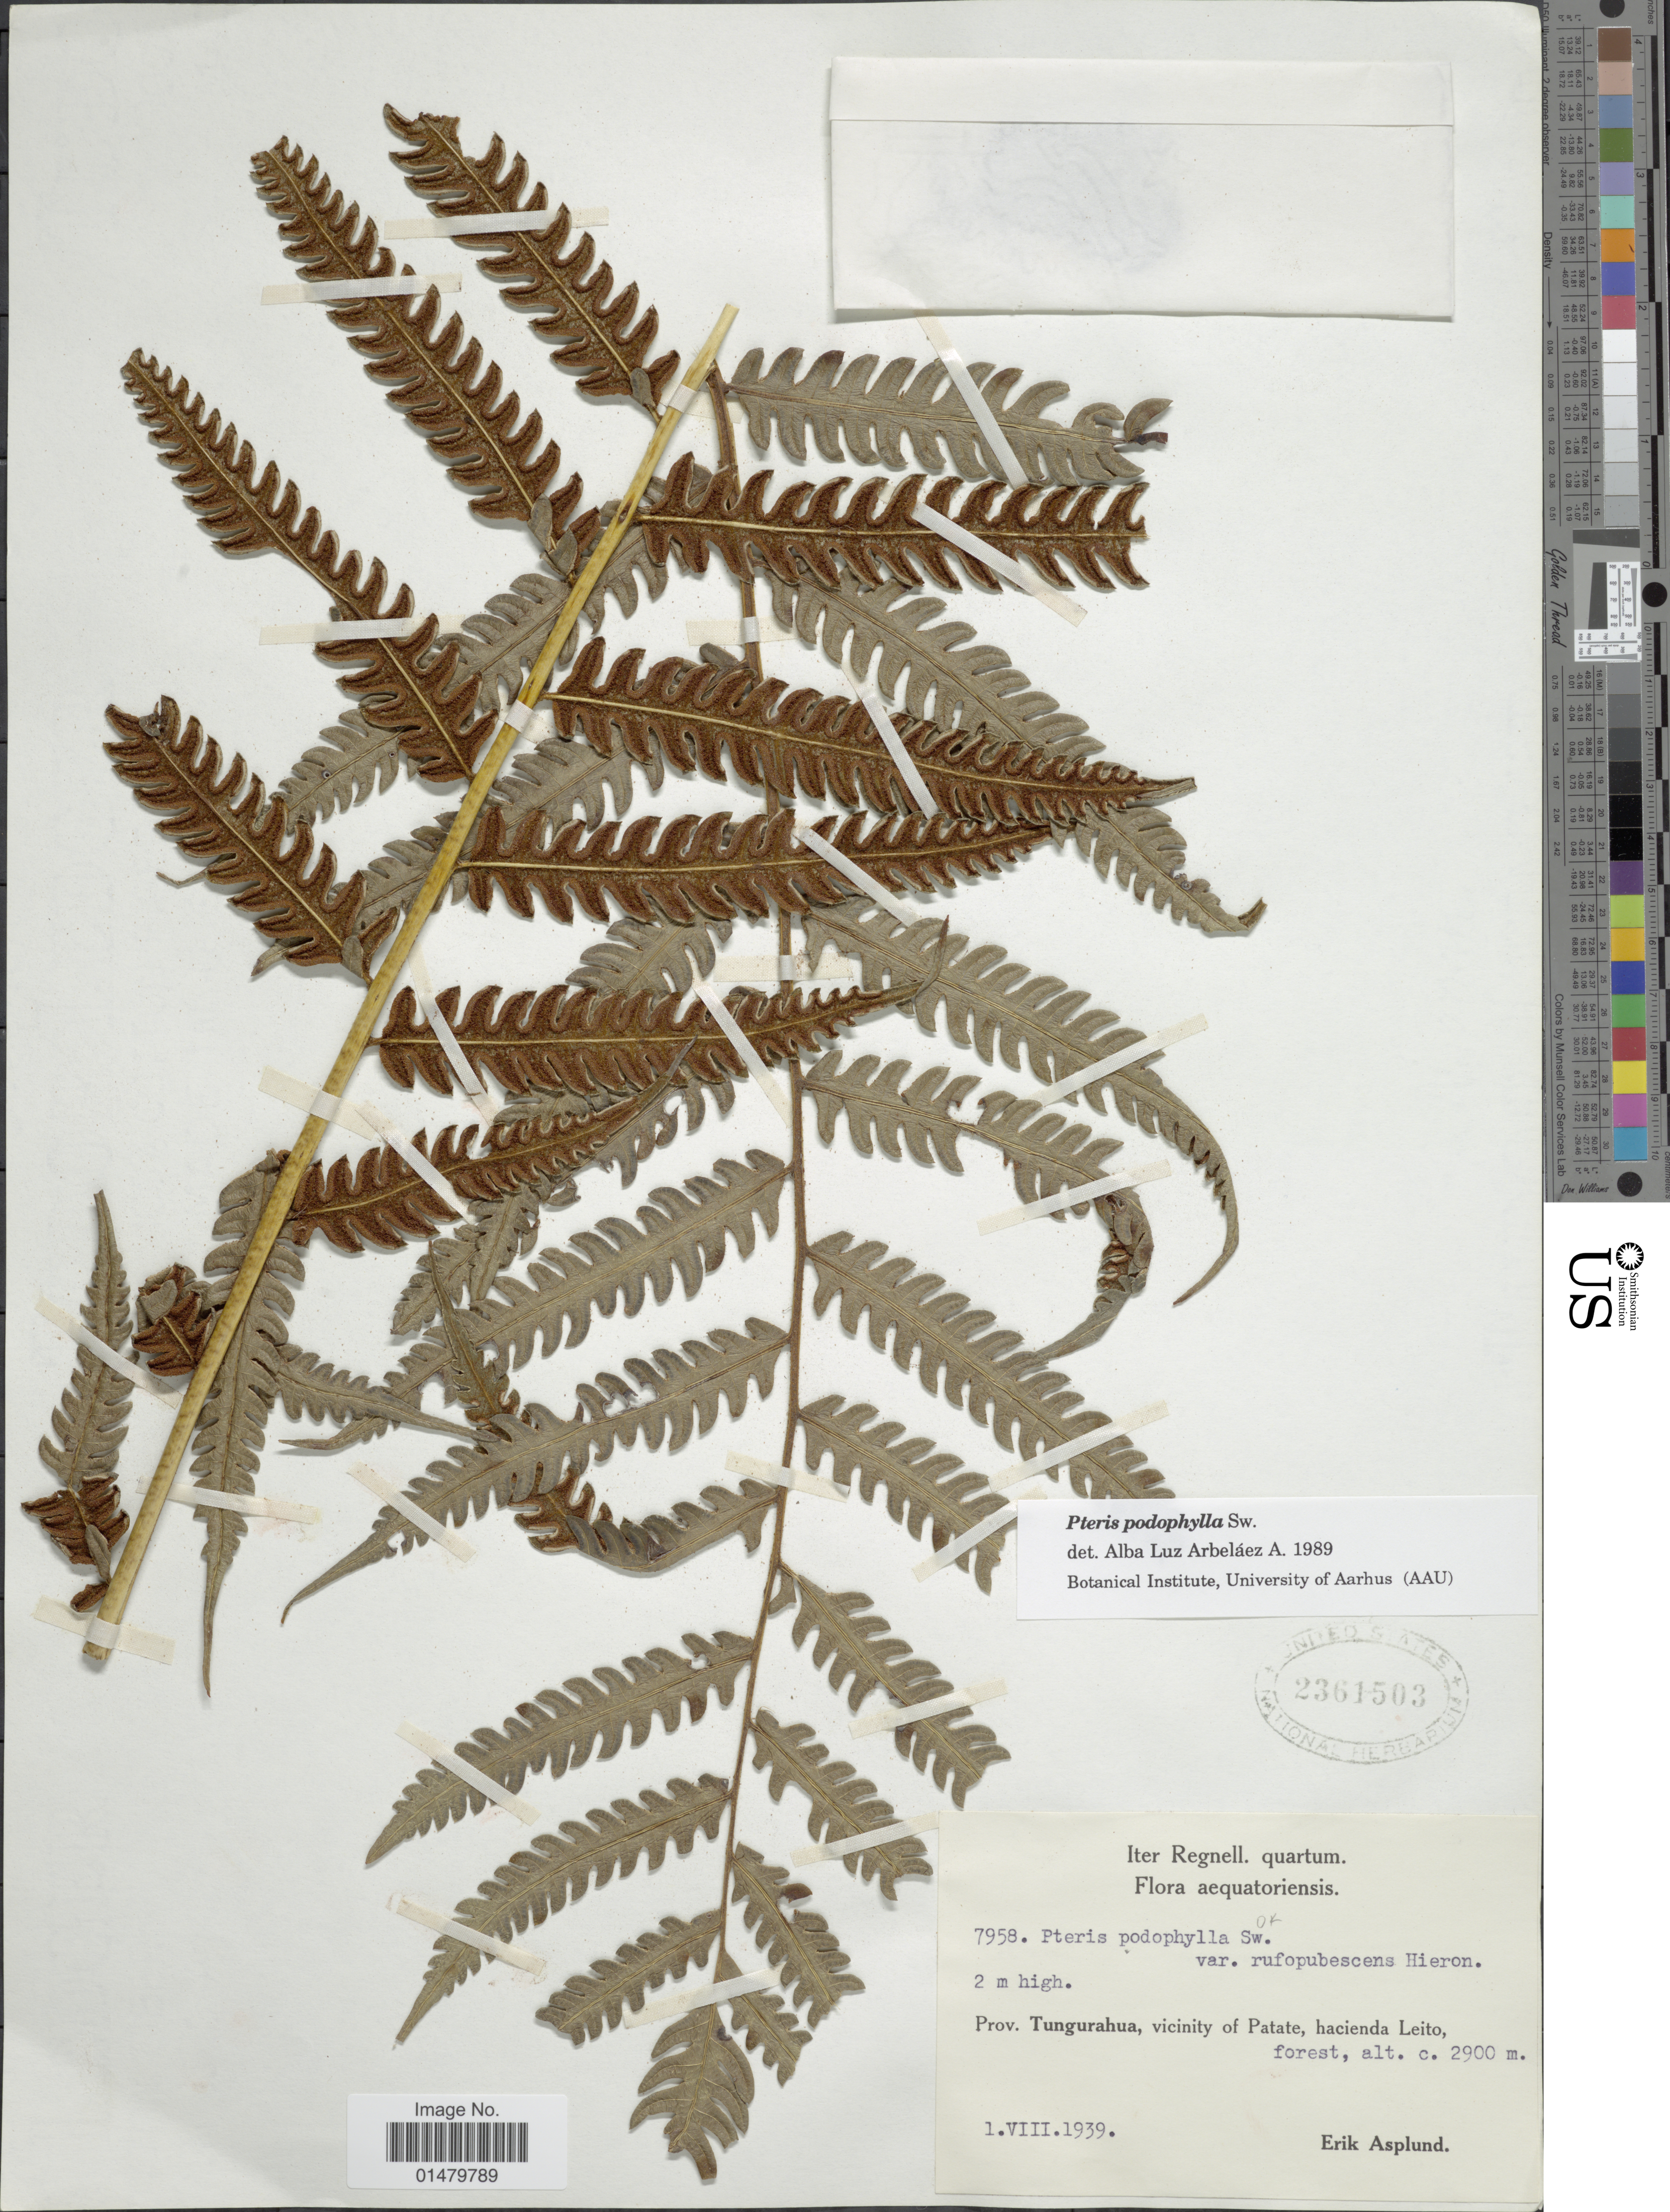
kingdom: Plantae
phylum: Tracheophyta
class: Polypodiopsida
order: Polypodiales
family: Pteridaceae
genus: Pteris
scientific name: Pteris podophylla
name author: Sw.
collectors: E. Asplund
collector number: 7958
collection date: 1939-08-01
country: Ecuador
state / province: Tungurahua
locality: Prov. Tunguraha, vicinity of Patate, hacienda Leito. Iter Regnell. quartum. Flora aequatoriensis.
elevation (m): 2900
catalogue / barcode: US 2361503